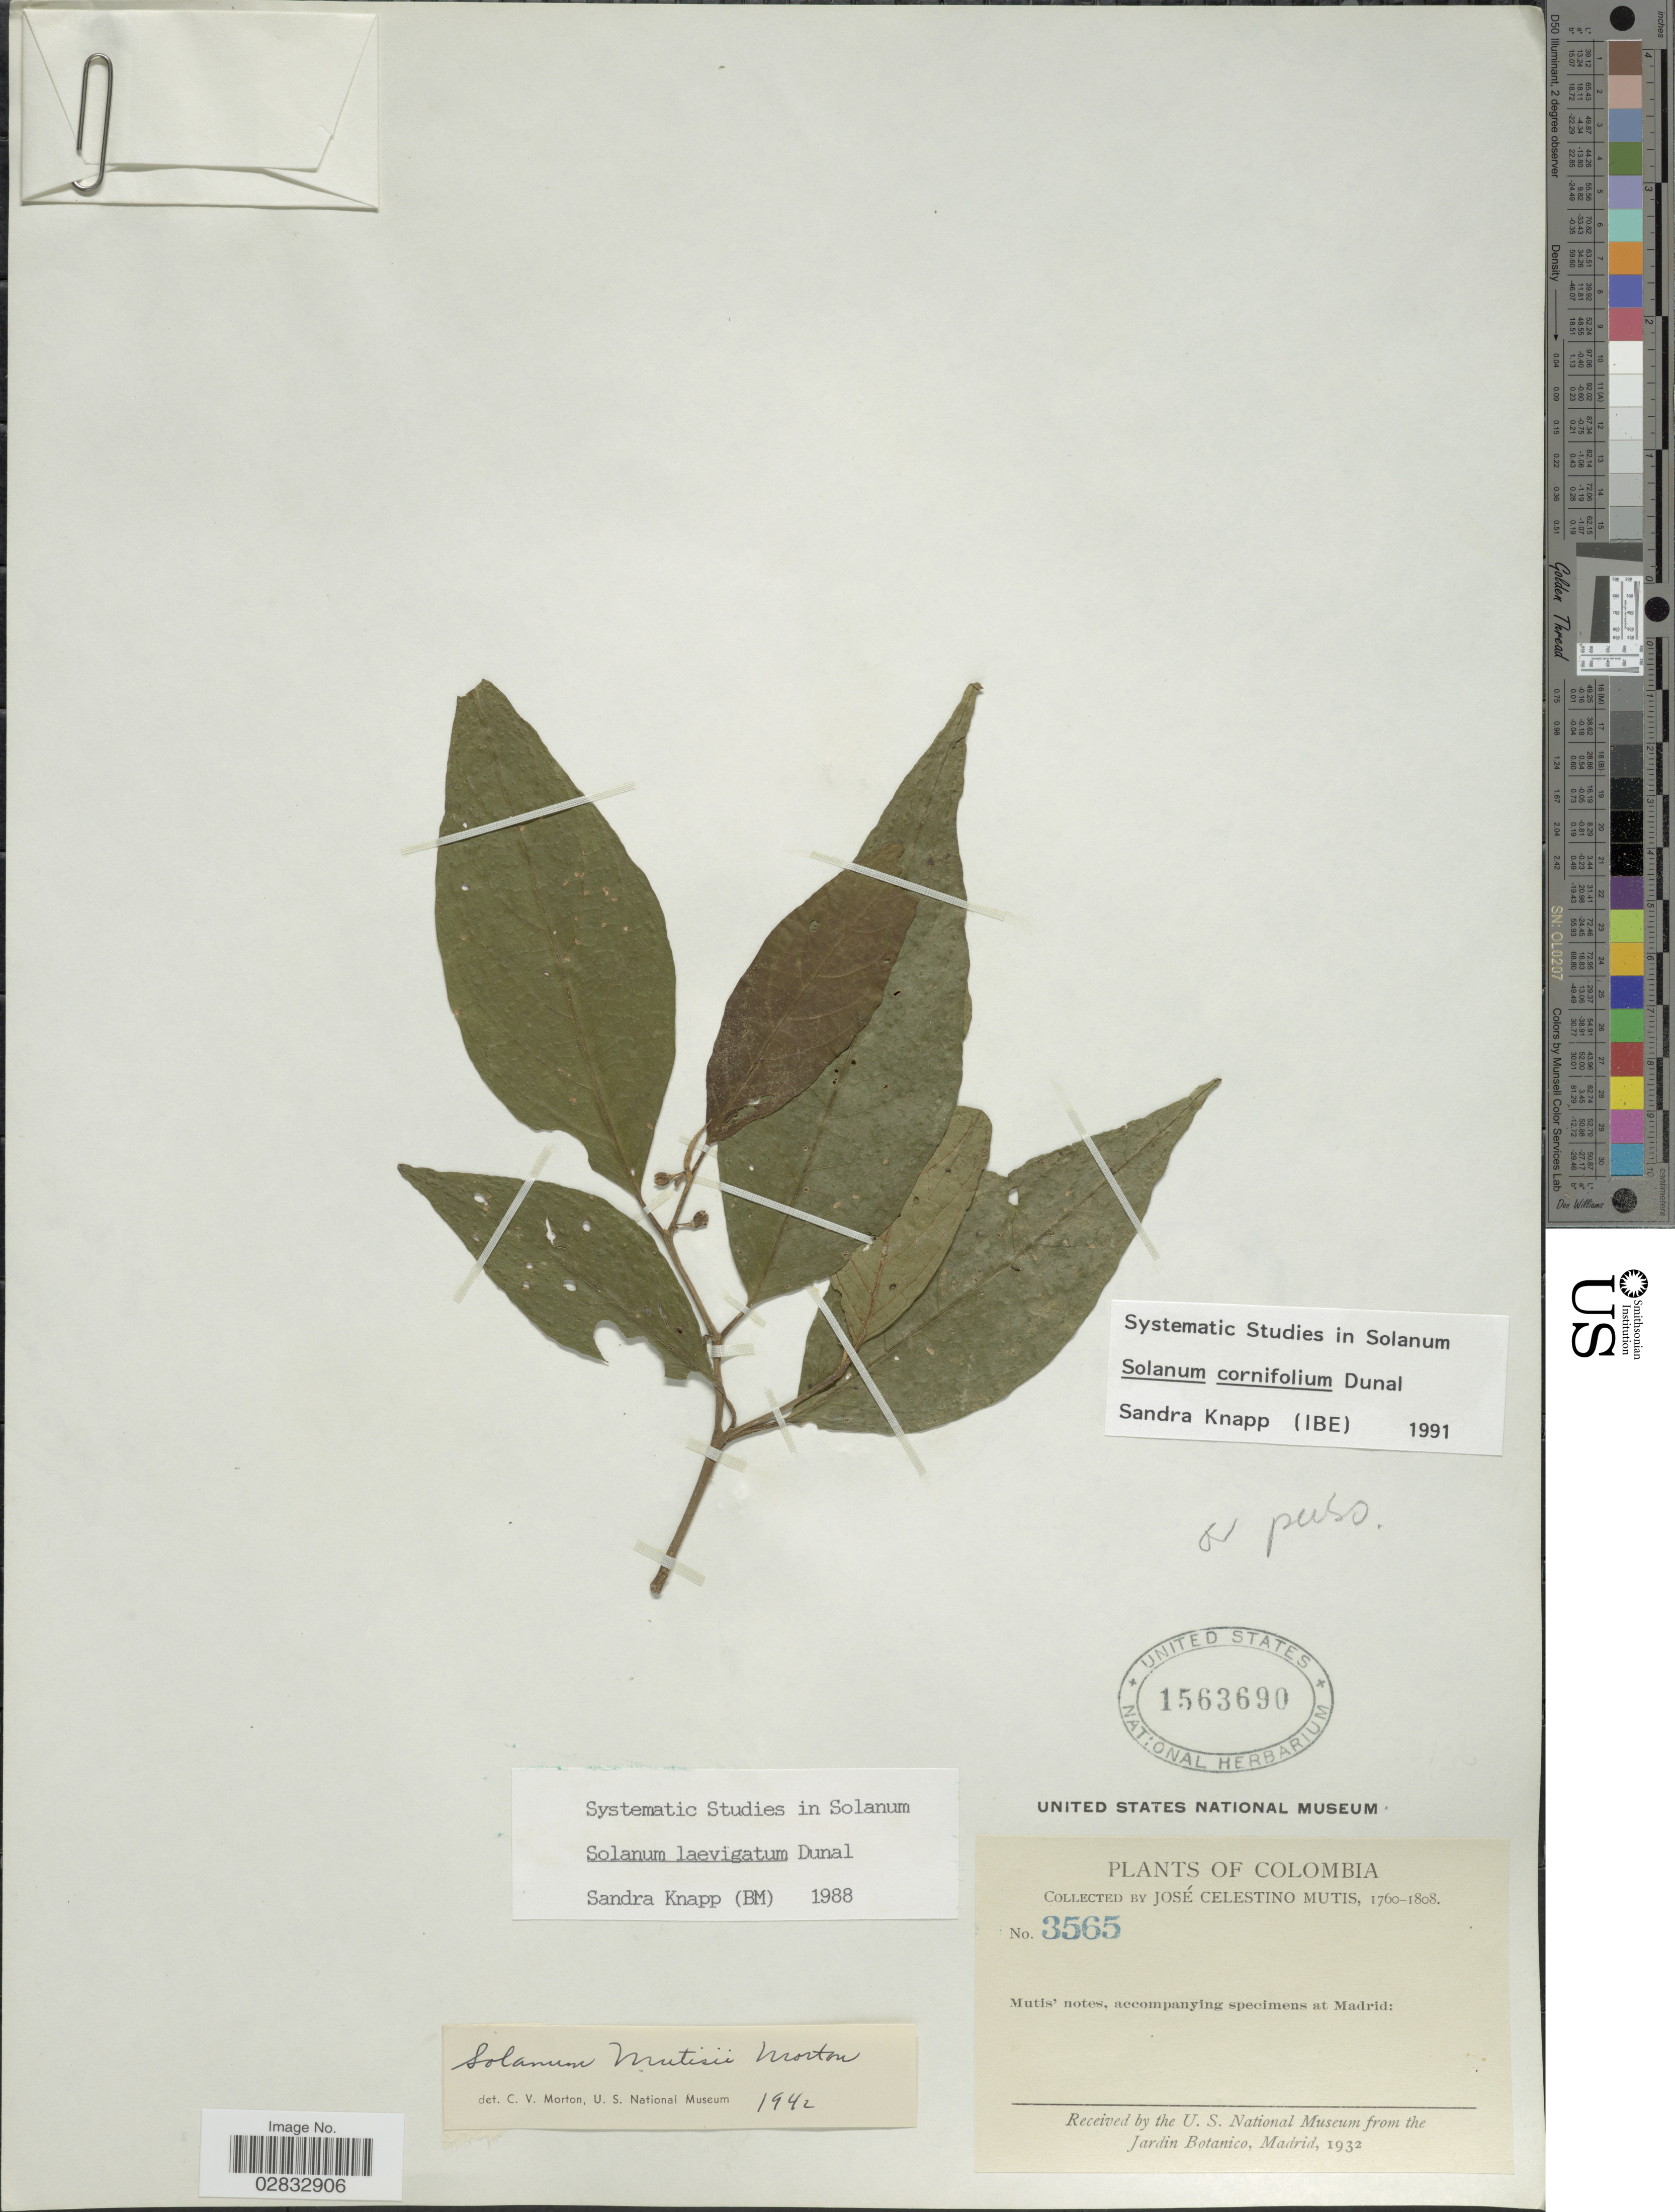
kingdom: Plantae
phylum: Tracheophyta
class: Magnoliopsida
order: Solanales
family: Solanaceae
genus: Solanum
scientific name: Solanum cornifolium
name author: Dunal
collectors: J. C. B. Mutis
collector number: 3565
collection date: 1760/1808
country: Colombia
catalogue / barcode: US 1563690